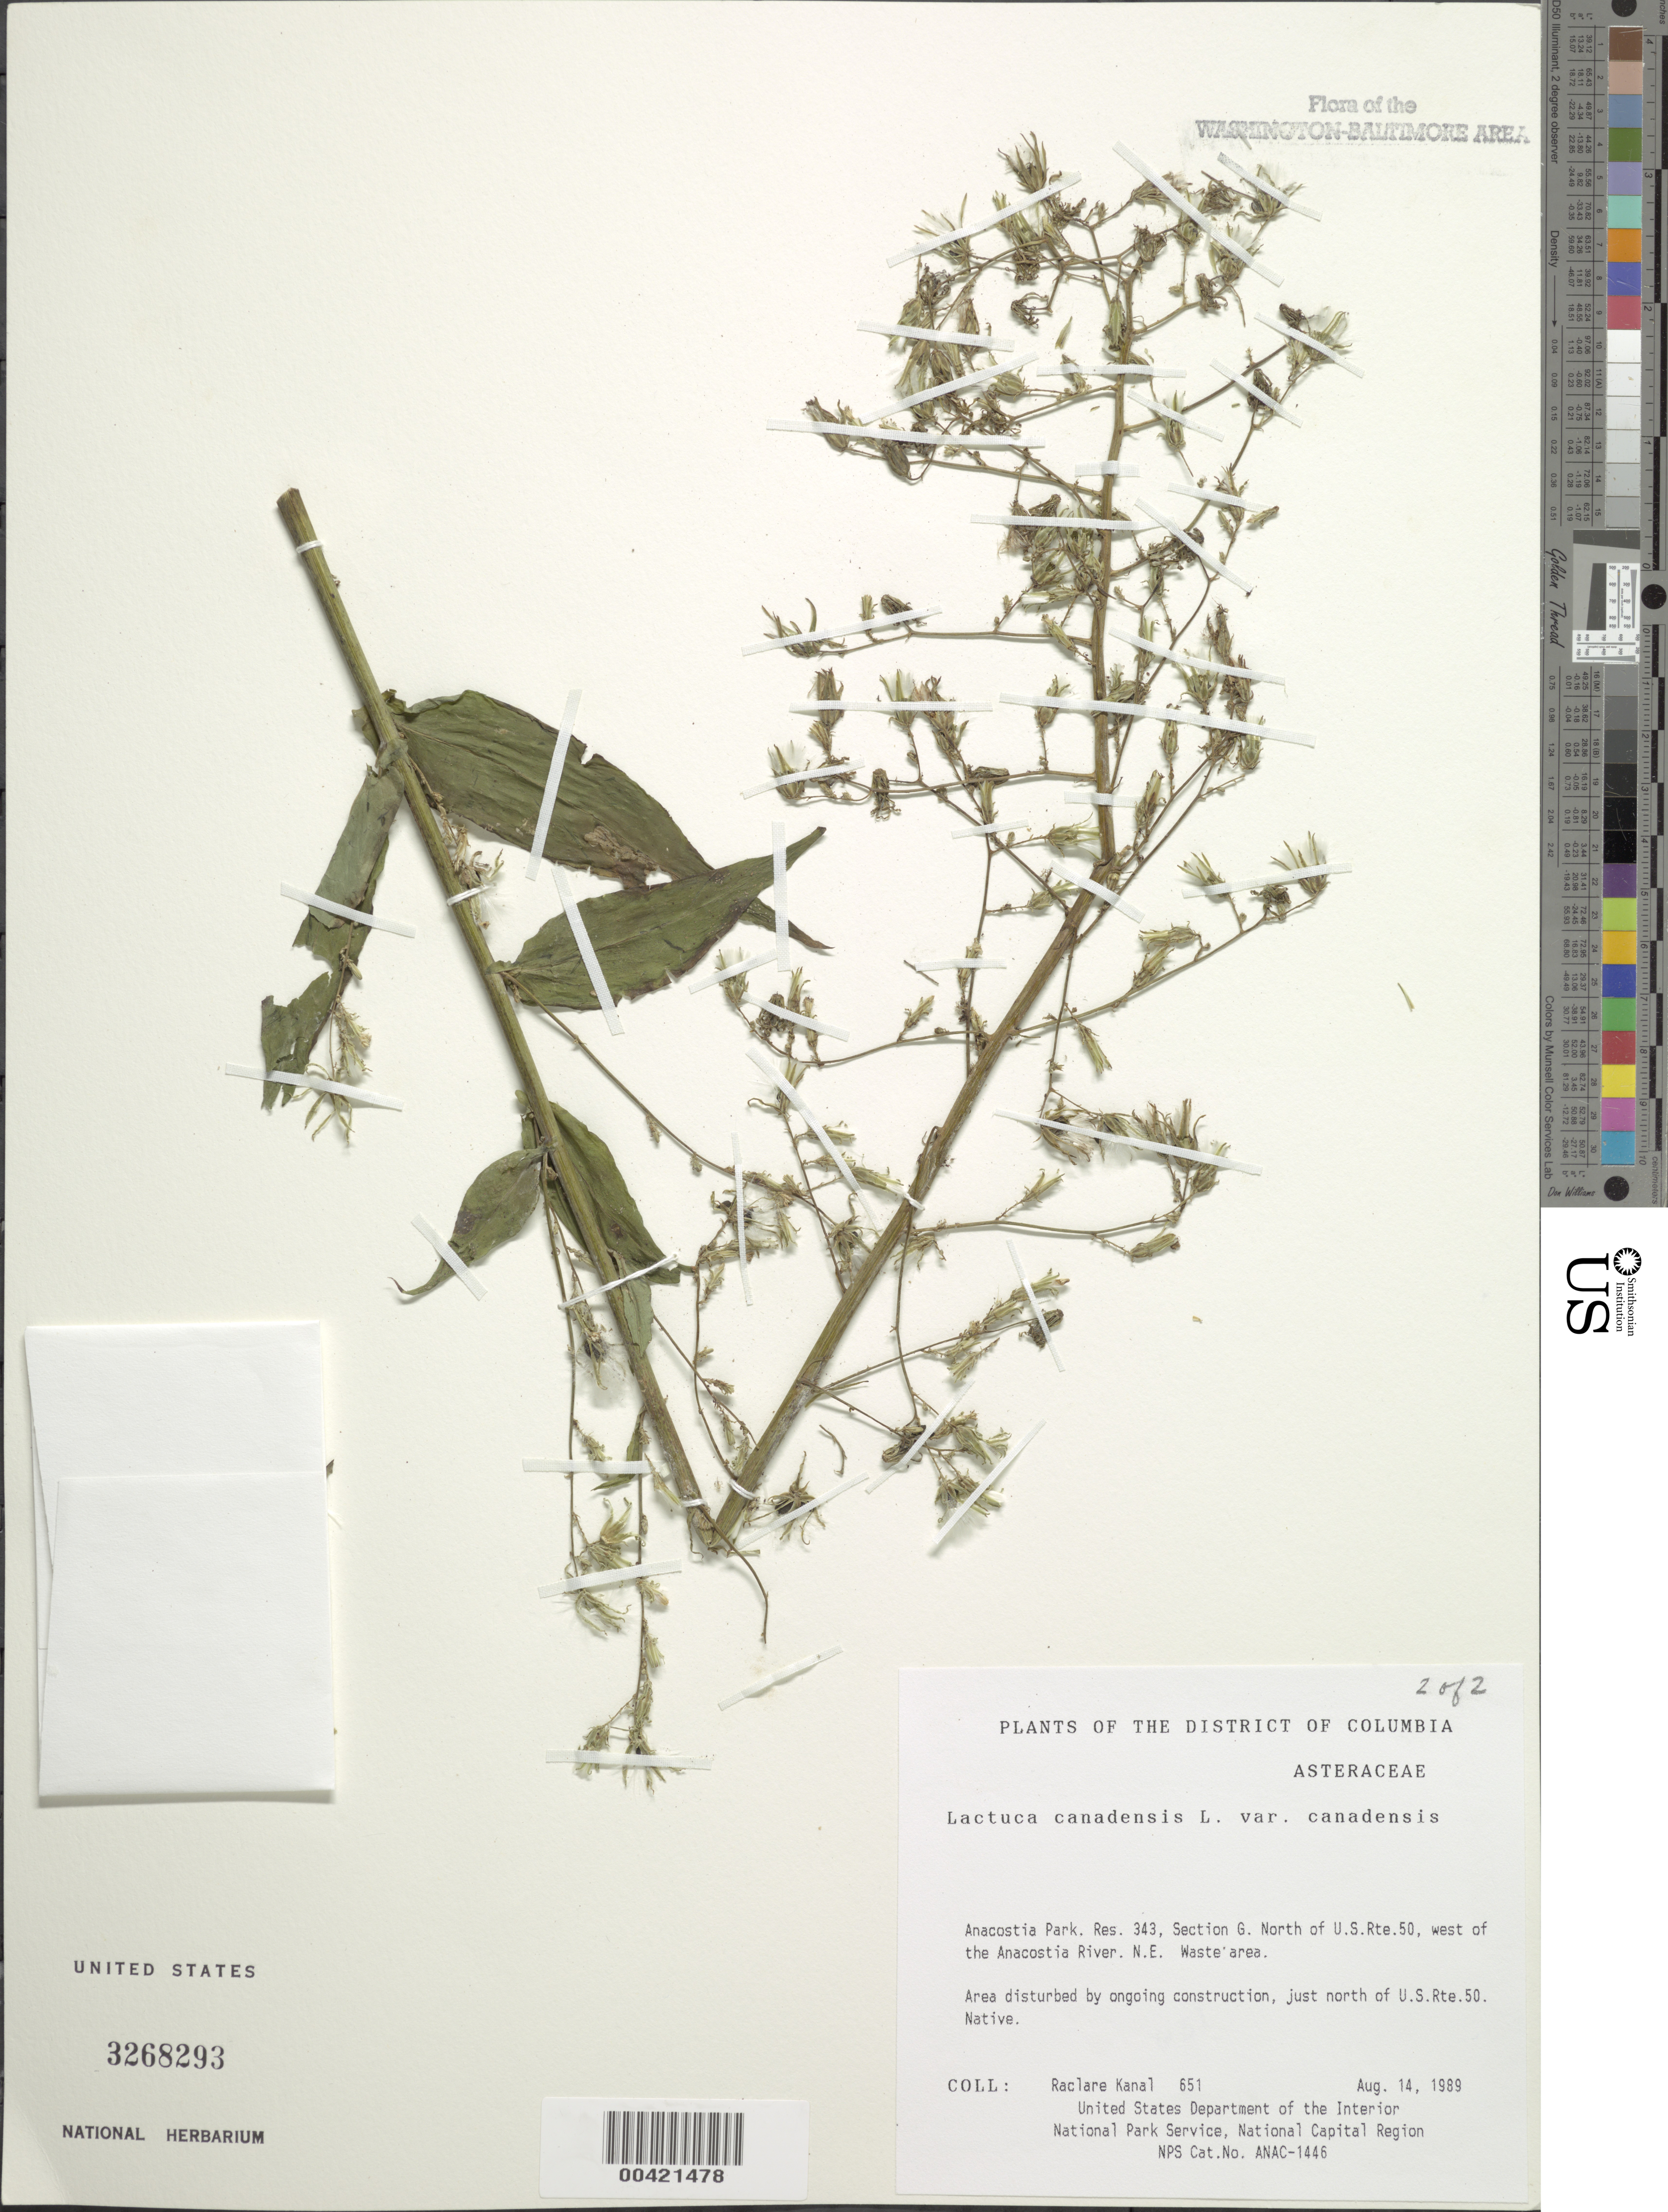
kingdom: Plantae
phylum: Tracheophyta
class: Magnoliopsida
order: Asterales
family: Asteraceae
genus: Lactuca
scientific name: Lactuca canadensis var. canadensis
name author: L.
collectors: R. Kanal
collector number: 651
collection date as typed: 14 Aug 1989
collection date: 1989-08-14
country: United States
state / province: District of Columbia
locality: Anacostia Park, Res 343, Section G, N of US Rt. 50, W of Anacostia River NE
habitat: Waste area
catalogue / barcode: US 3268293